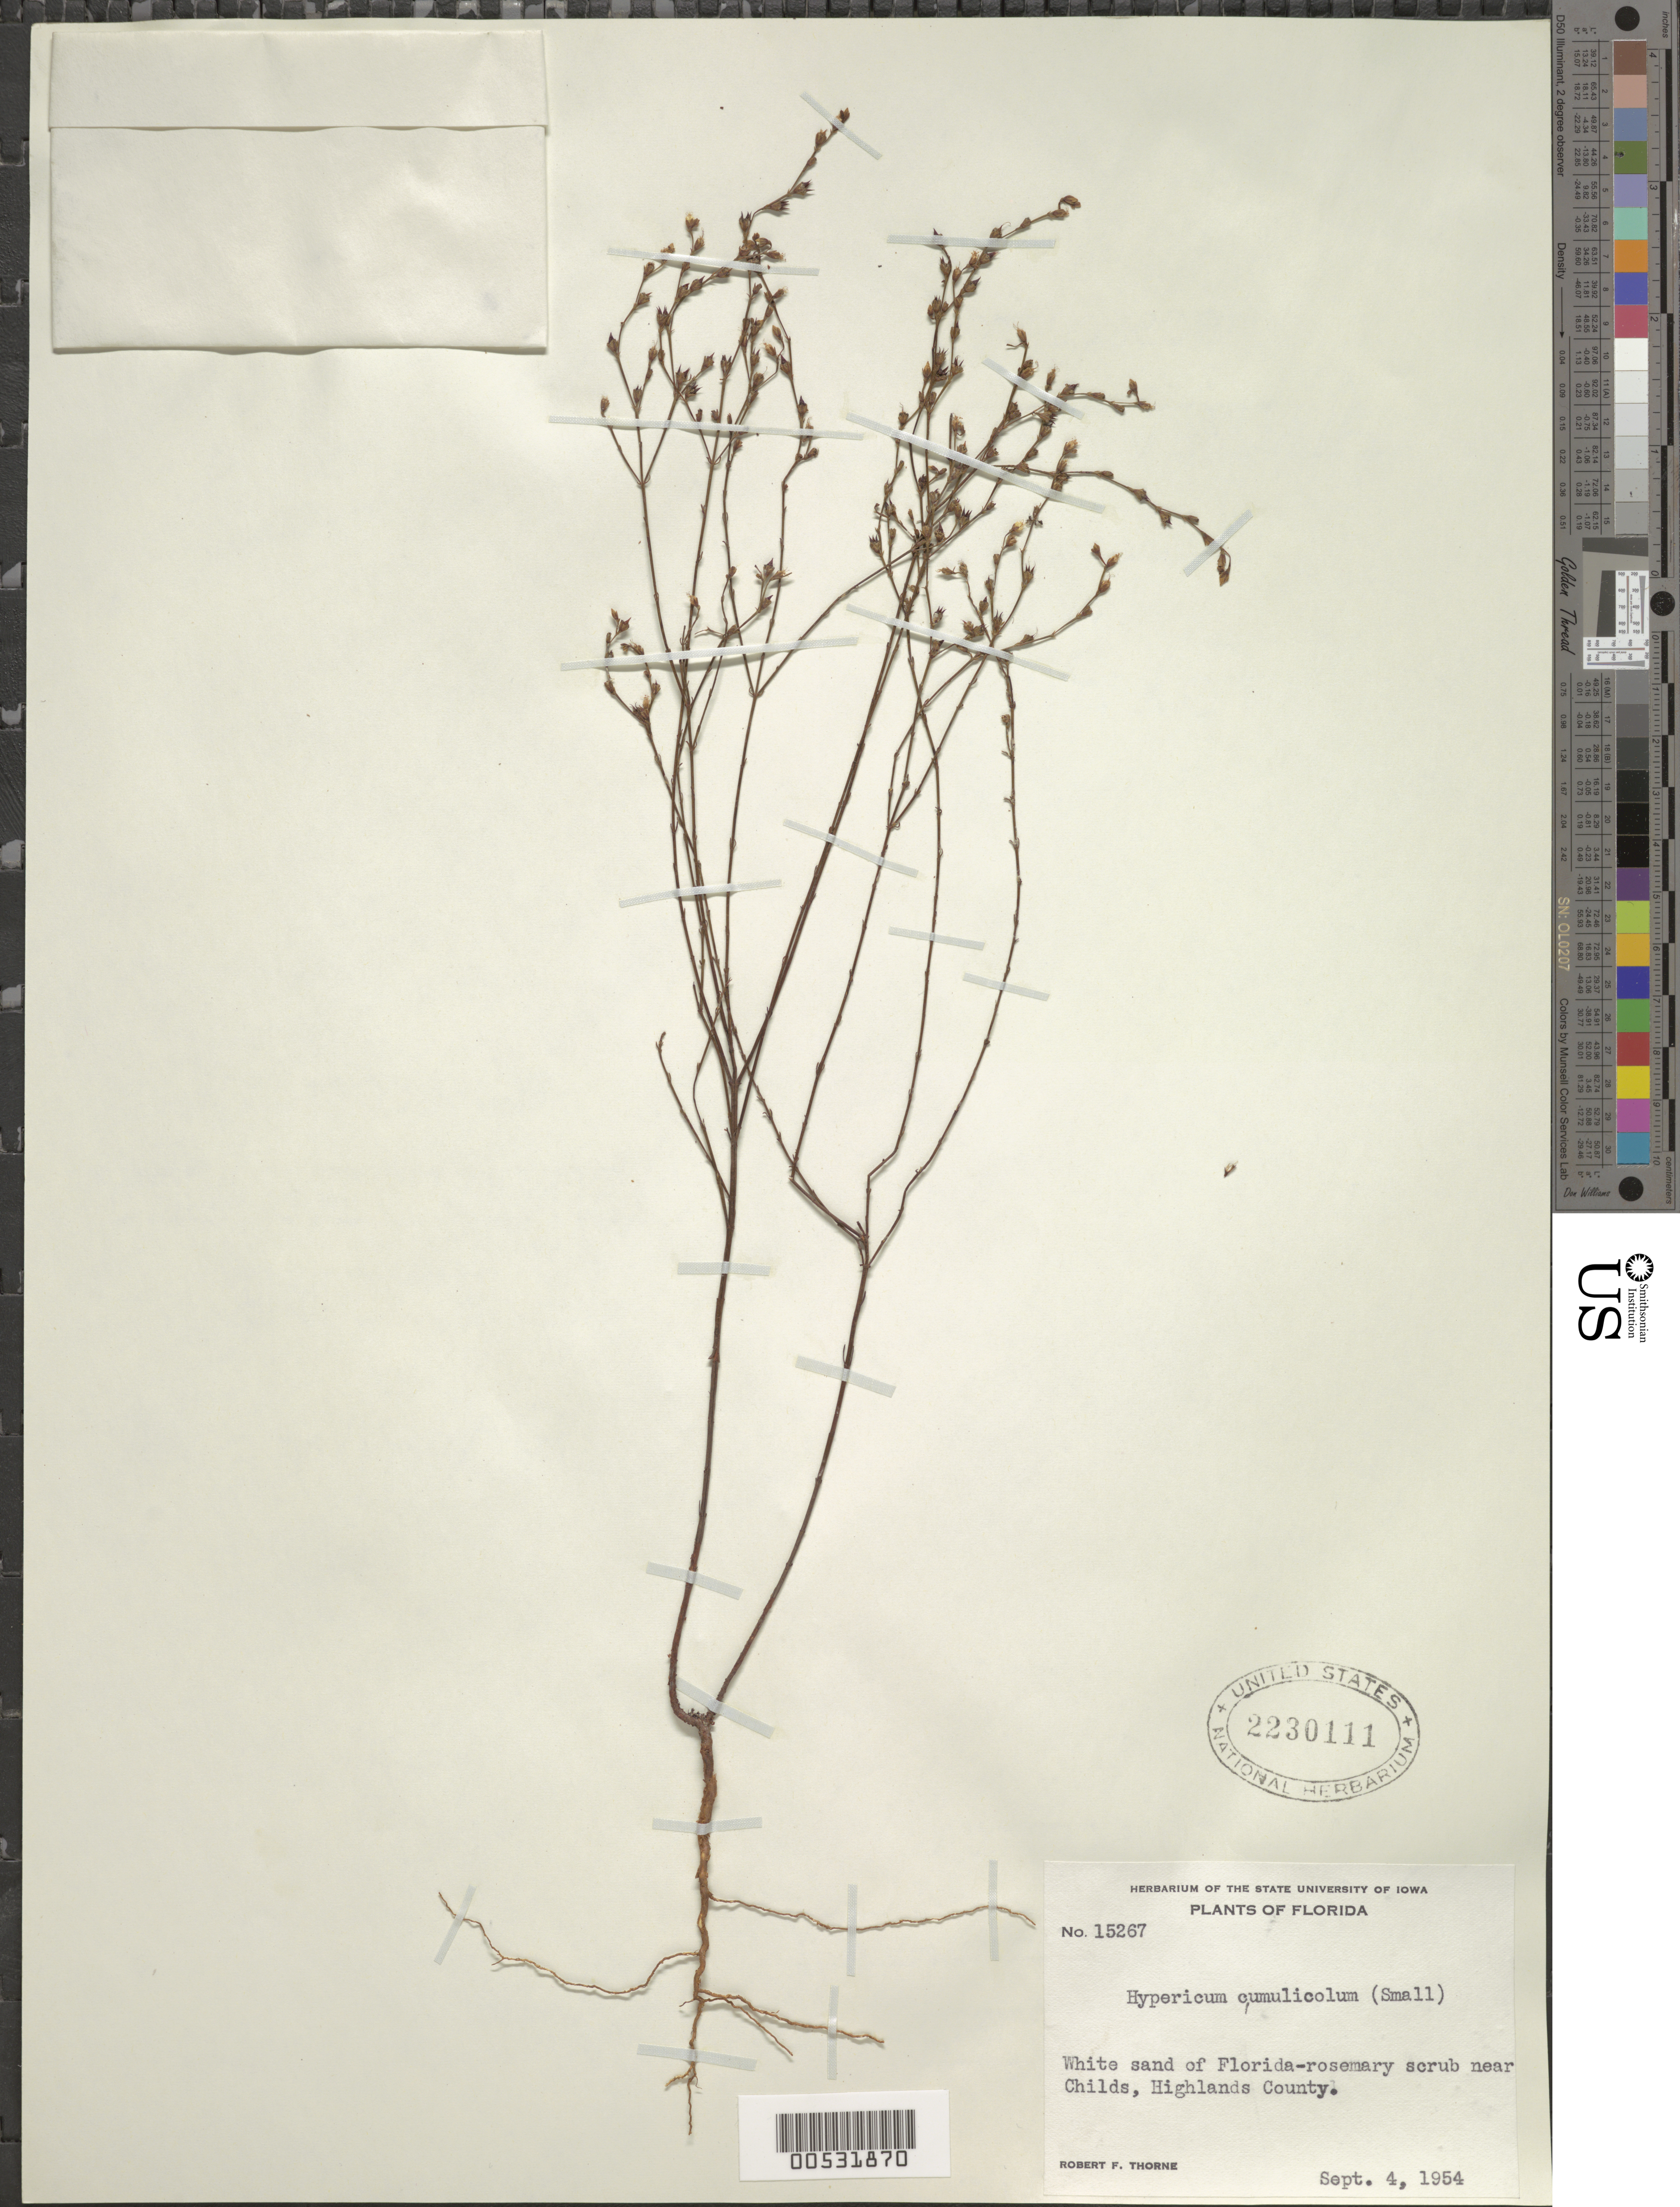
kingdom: Plantae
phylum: Tracheophyta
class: Magnoliopsida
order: Malpighiales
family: Hypericaceae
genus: Hypericum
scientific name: Hypericum cumulicola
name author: Small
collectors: R. F. Thorne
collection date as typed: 04 Sep 1954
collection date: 1954-09-04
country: United States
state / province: Florida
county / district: Highlands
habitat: White sand of Florida-rosemary scrub.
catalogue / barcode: US 2230111